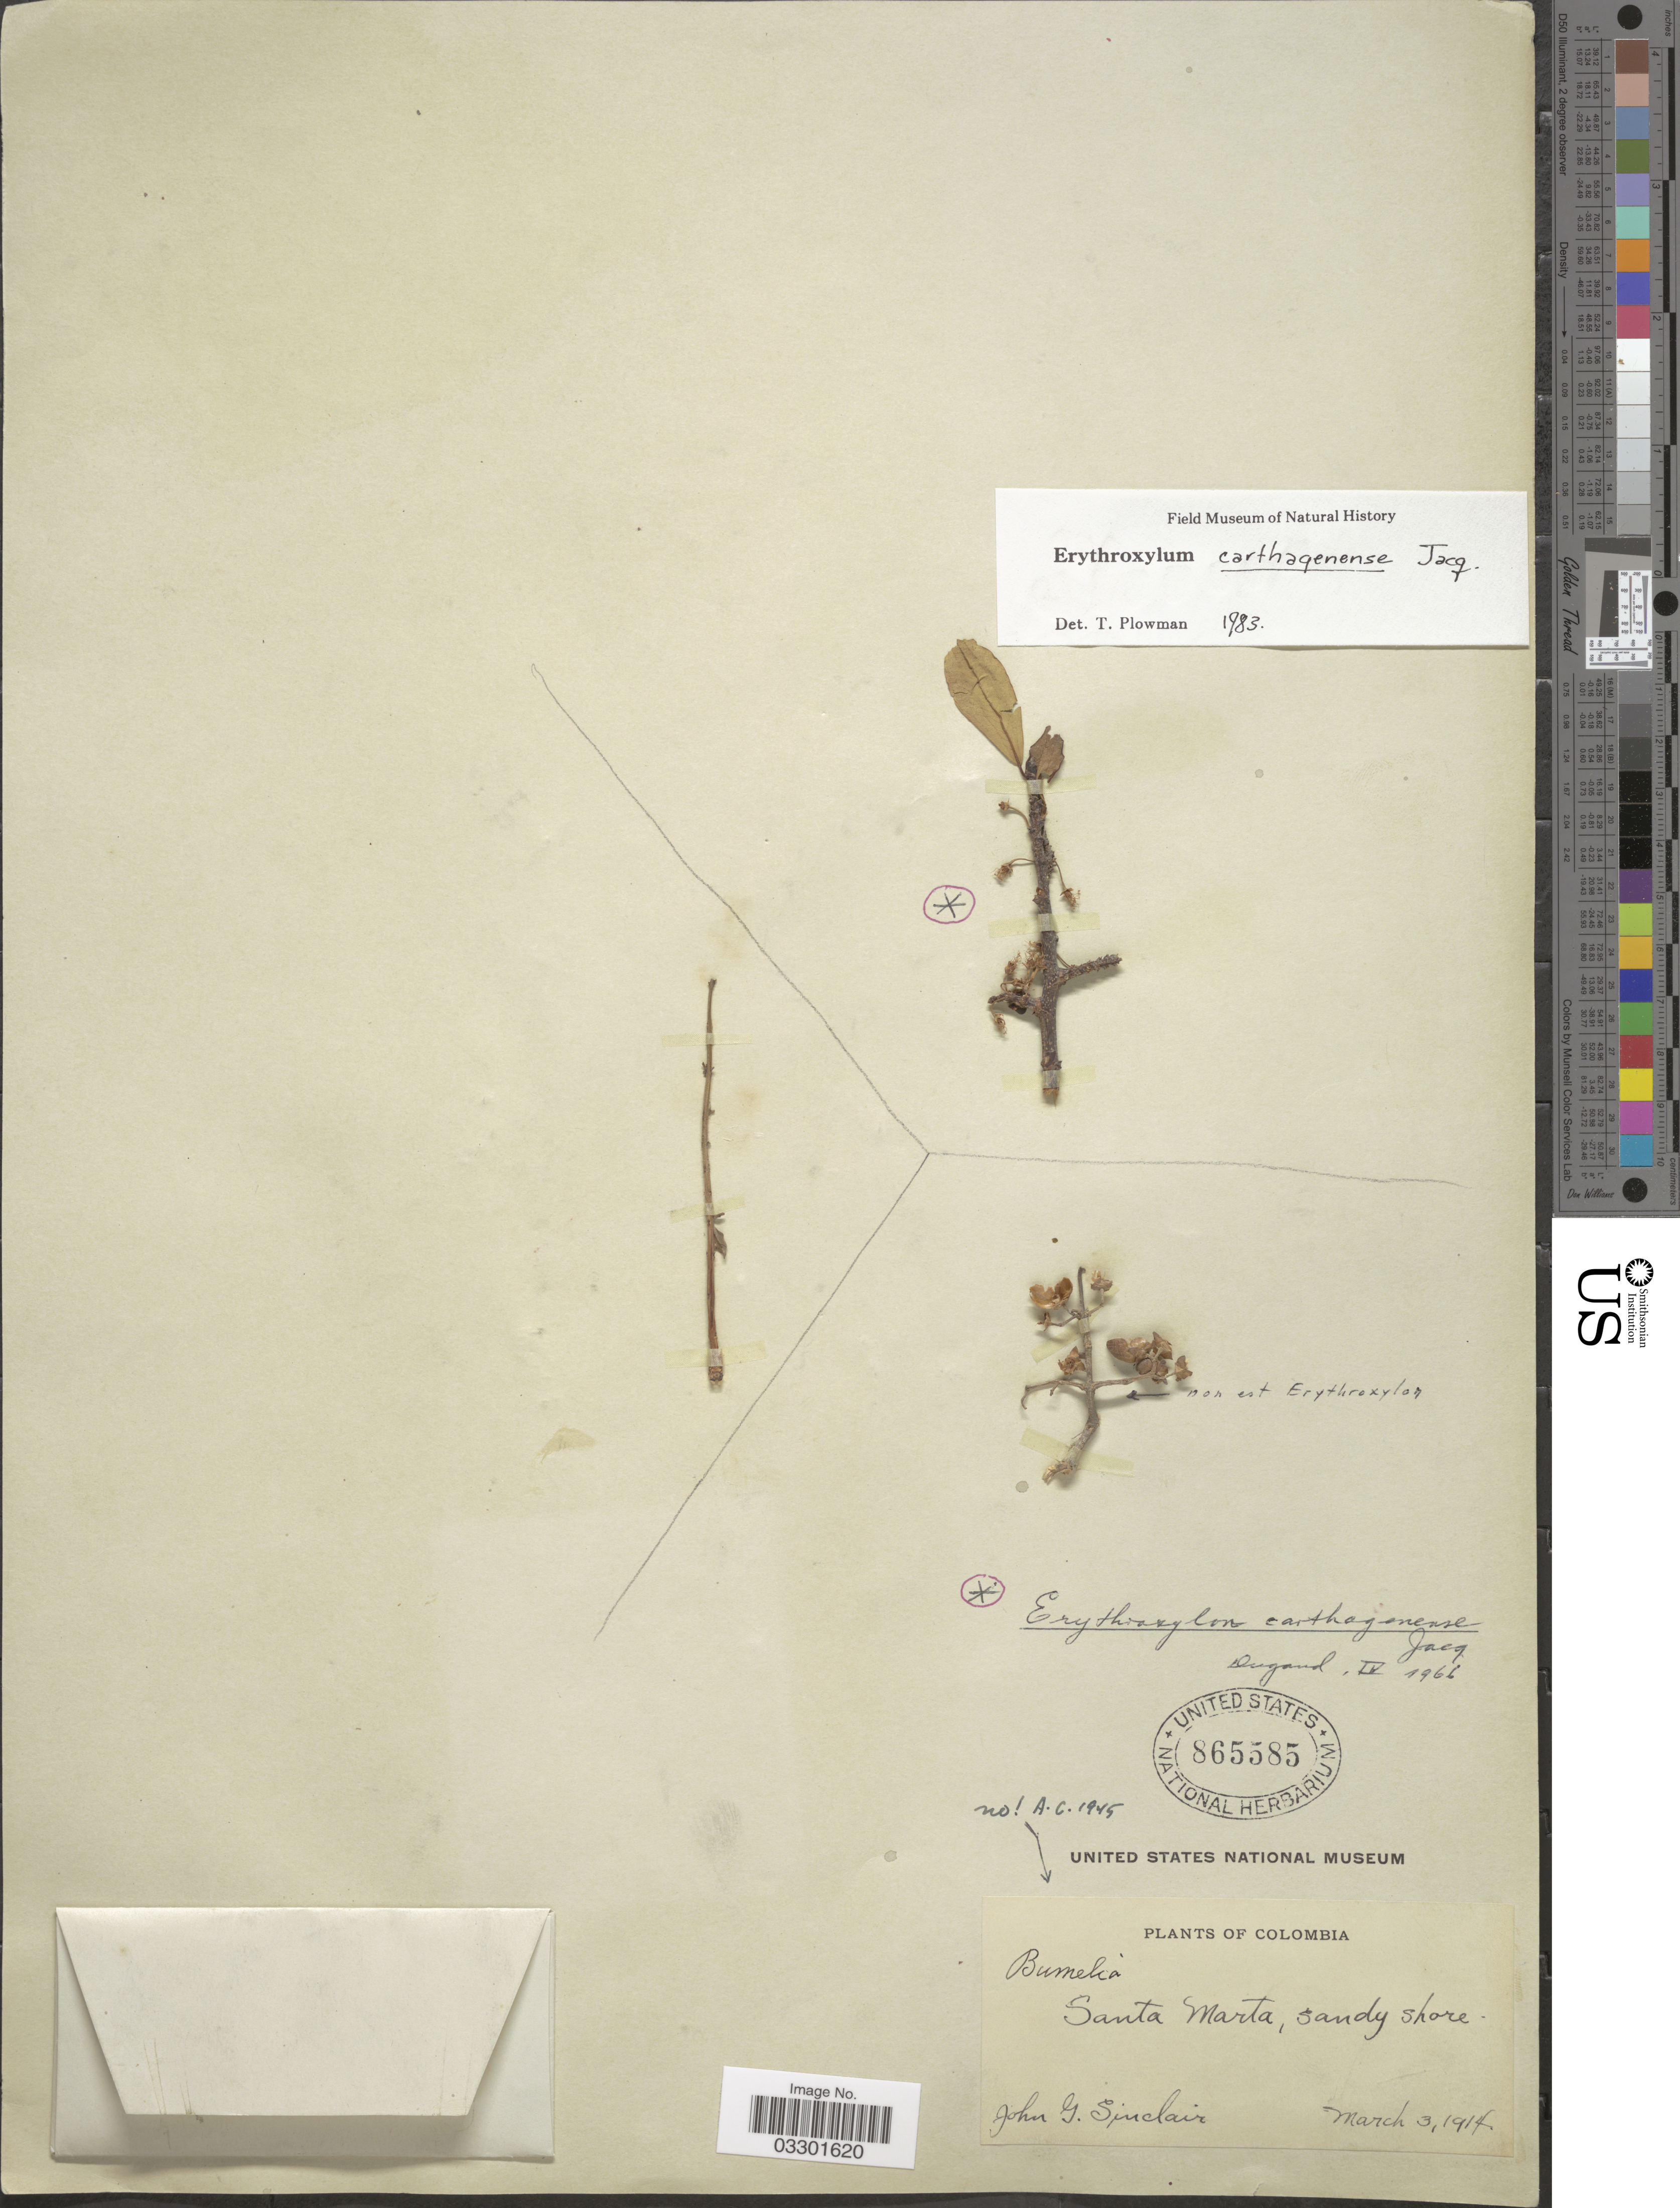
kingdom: Plantae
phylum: Tracheophyta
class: Magnoliopsida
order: Malpighiales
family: Erythroxylaceae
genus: Erythroxylum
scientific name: Erythroxylum carthagenense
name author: Jacq.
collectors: J. G. Sinclair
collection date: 1914-03-03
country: Colombia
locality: Santa Marta, sandy shore.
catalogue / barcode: US 865585